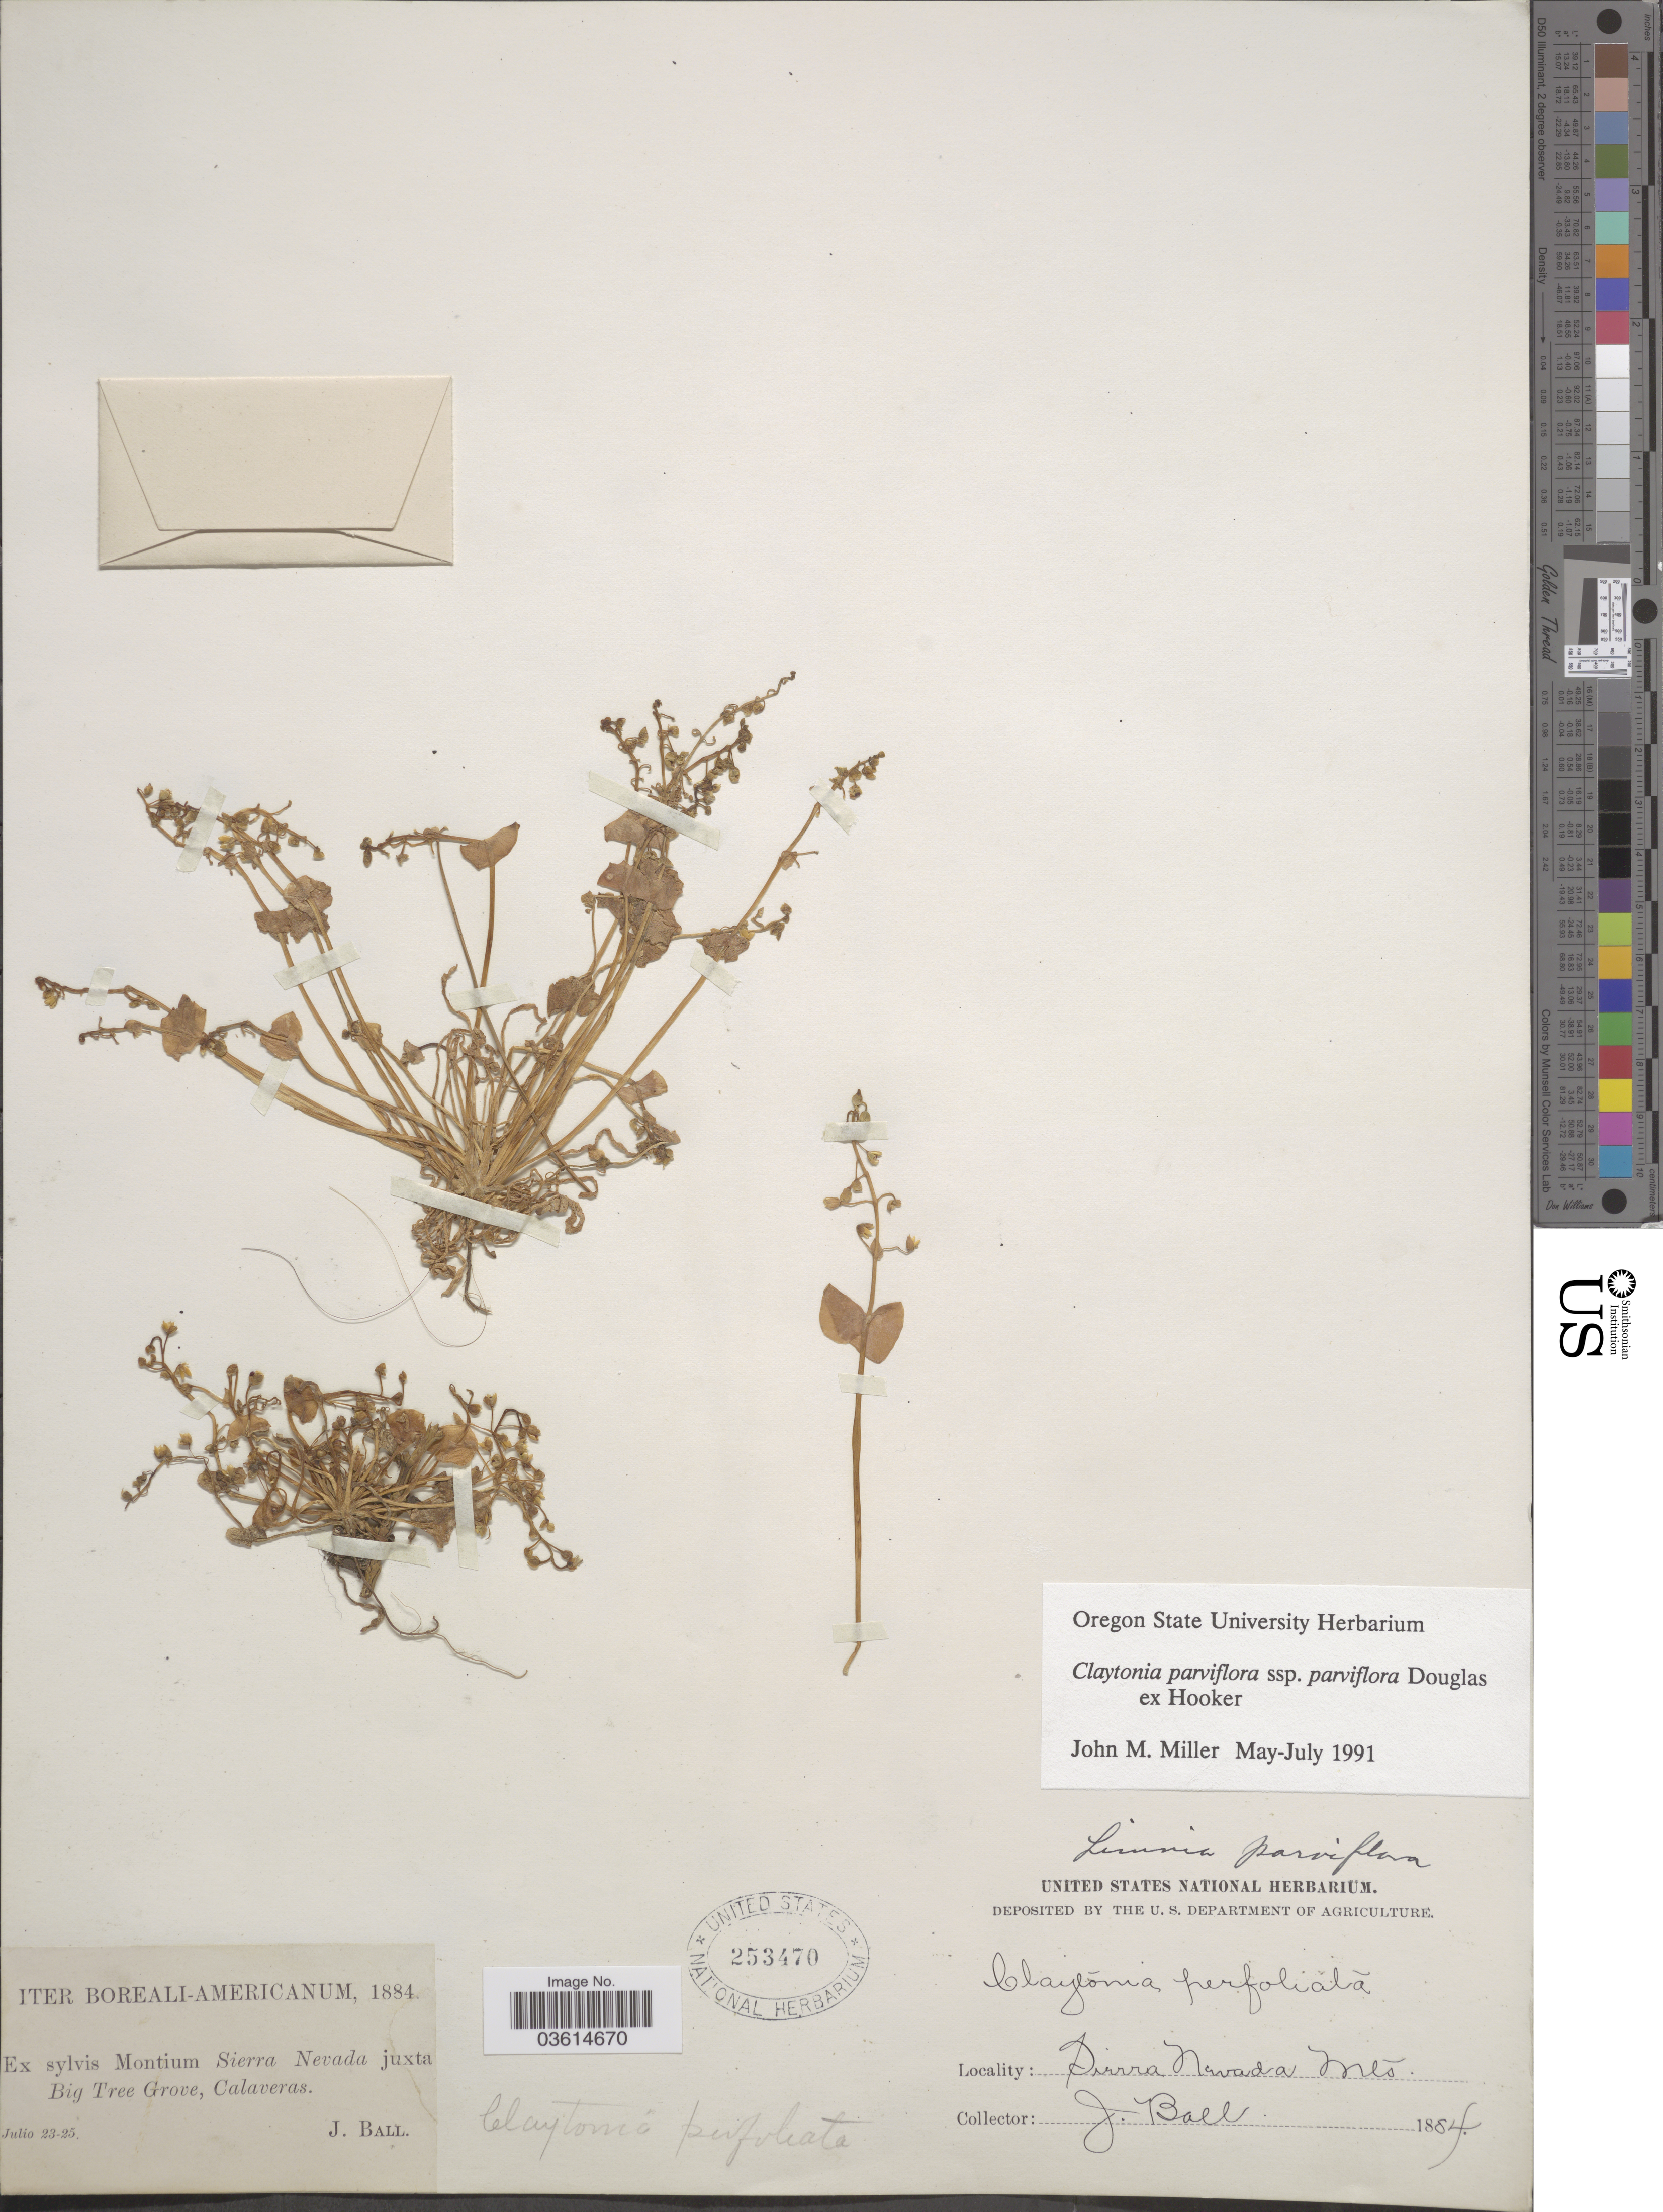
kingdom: Plantae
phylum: Tracheophyta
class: Magnoliopsida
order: Caryophyllales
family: Montiaceae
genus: Claytonia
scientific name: Claytonia parviflora subsp. parviflora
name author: Douglas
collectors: J. Ball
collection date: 1884-07-23/1884-07-25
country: United States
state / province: California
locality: Sierra Nevada Mts. Ex sylvis Montium Sierra Nevada juxta Big Tree Grove, Calaveras.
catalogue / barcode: US 253470